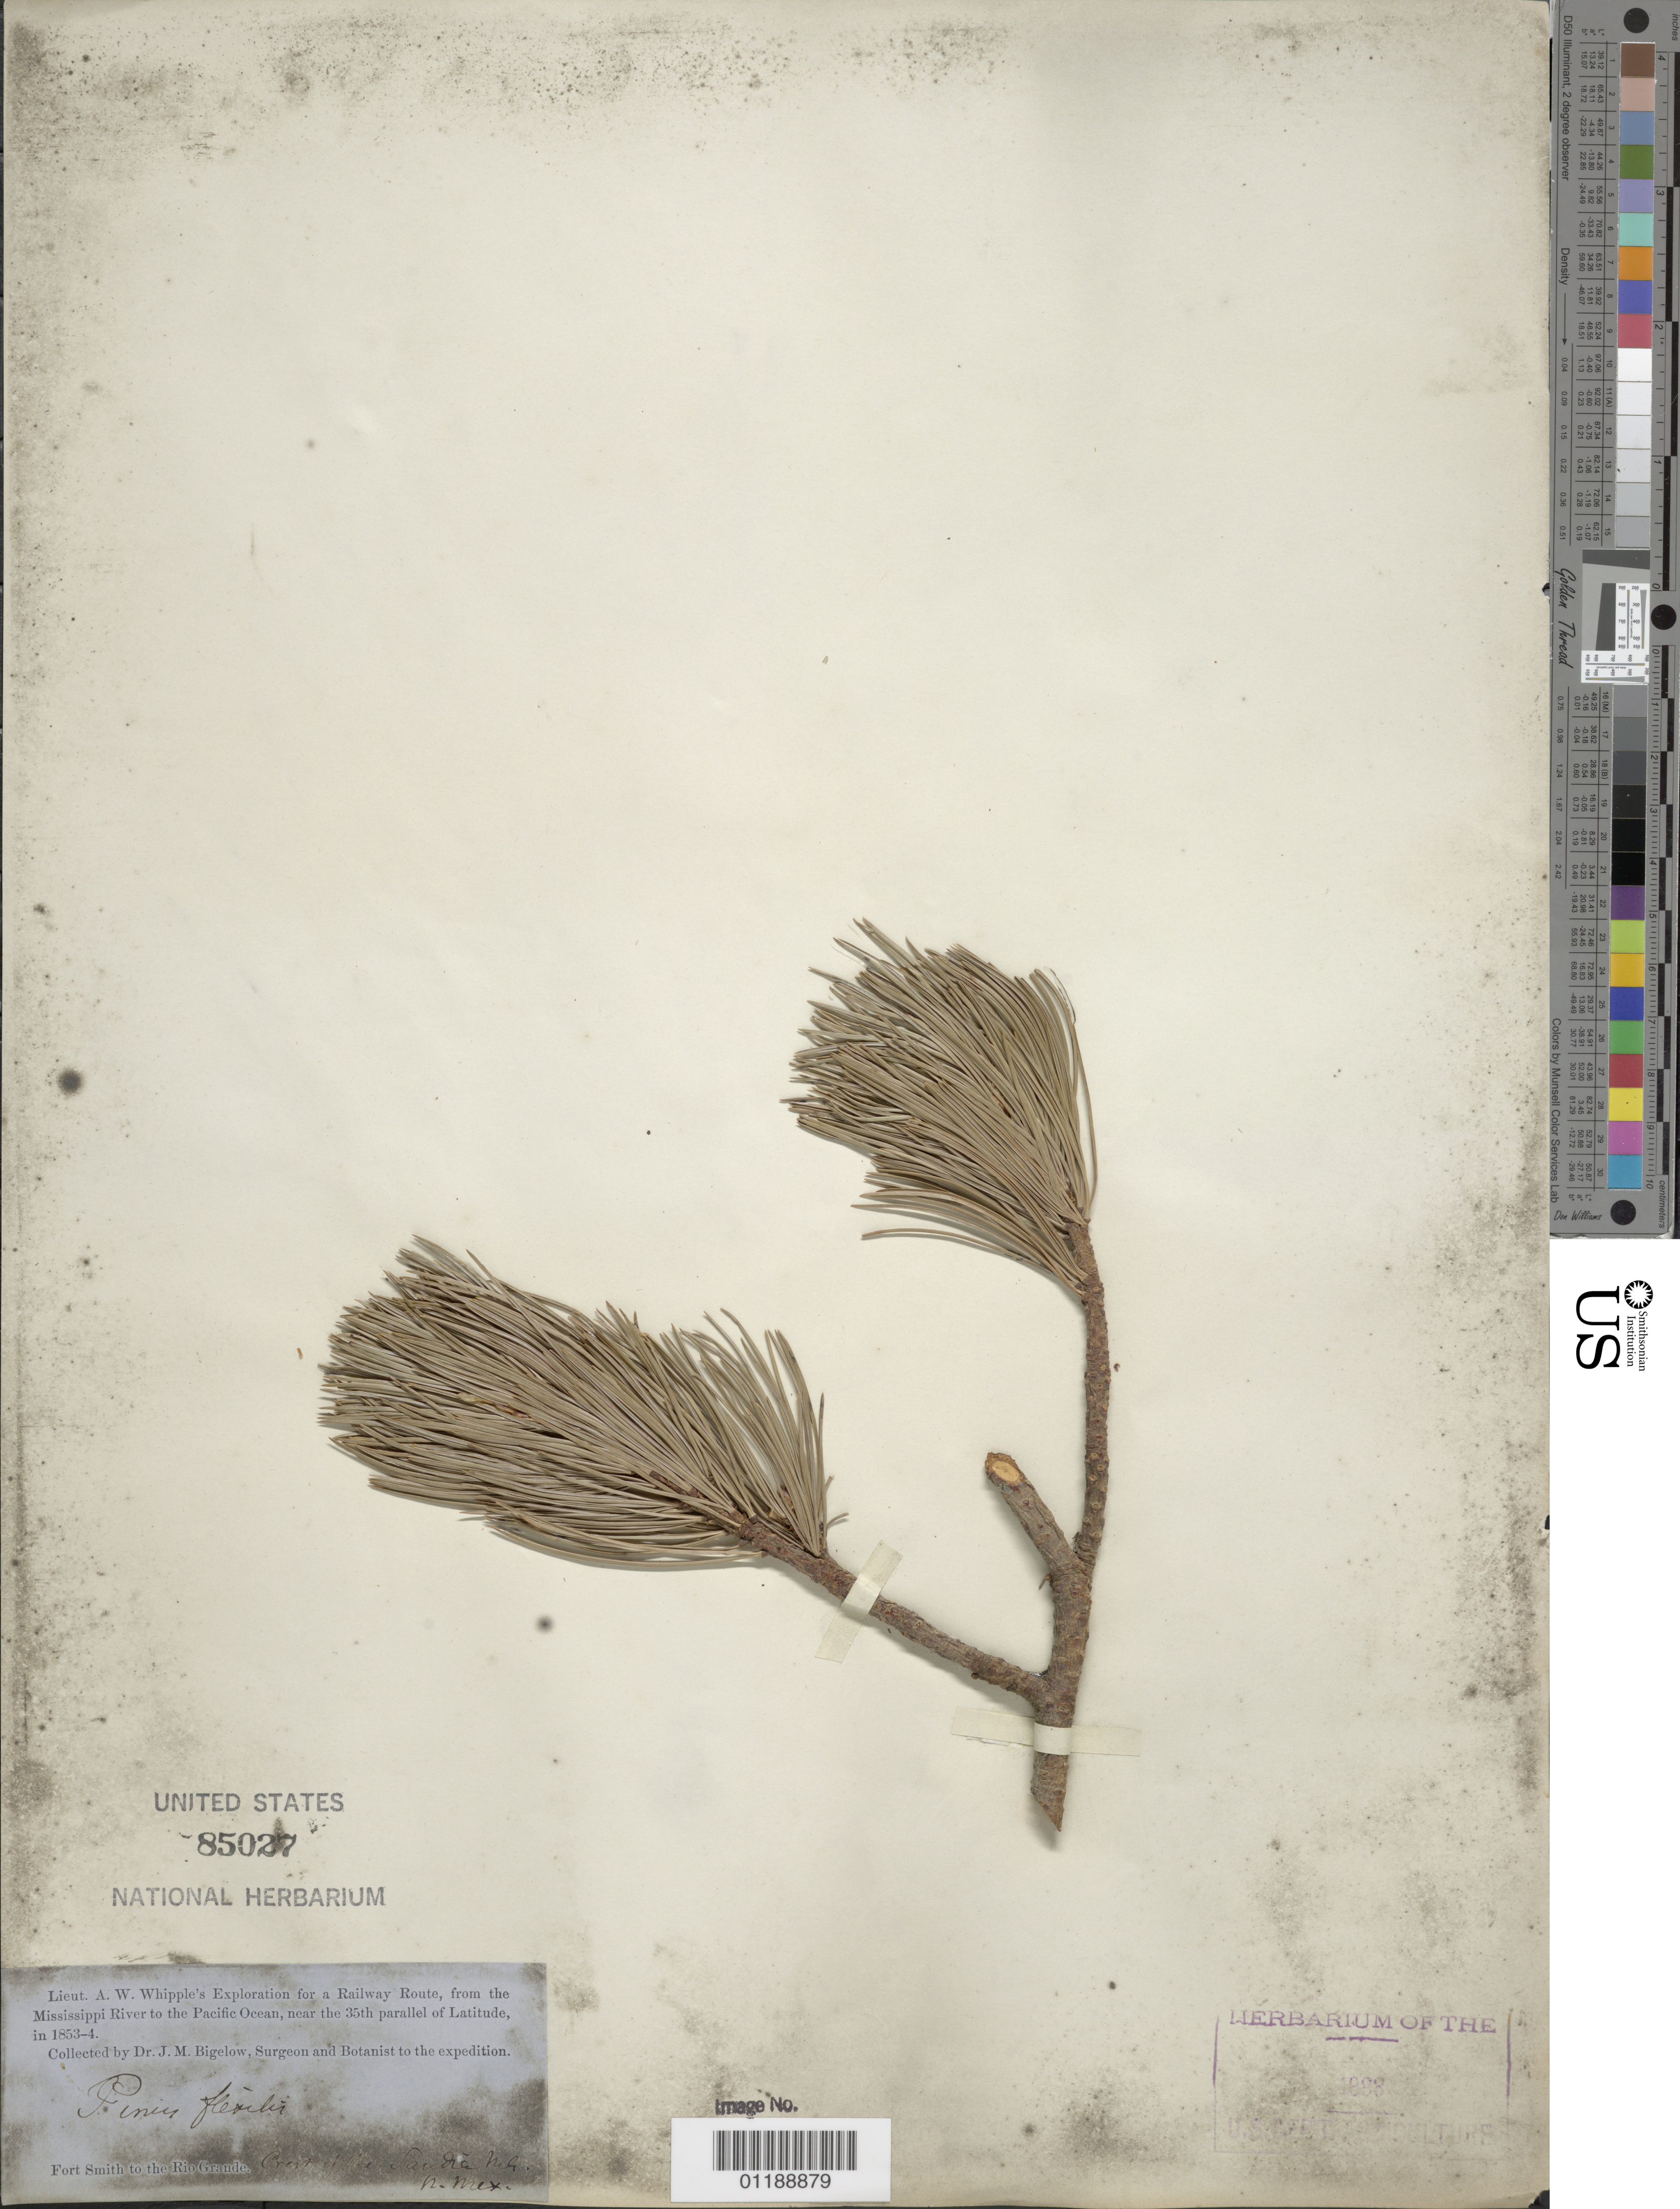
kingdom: Plantae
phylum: Tracheophyta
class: Pinopsida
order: Pinales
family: Pinaceae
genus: Pinus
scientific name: Pinus flexilis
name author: E. James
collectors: J. M. Bigelow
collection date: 1853/1854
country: United States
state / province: New Mexico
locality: Fort Smith to the Rio Grande, Sandia Mts.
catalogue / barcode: US 85027